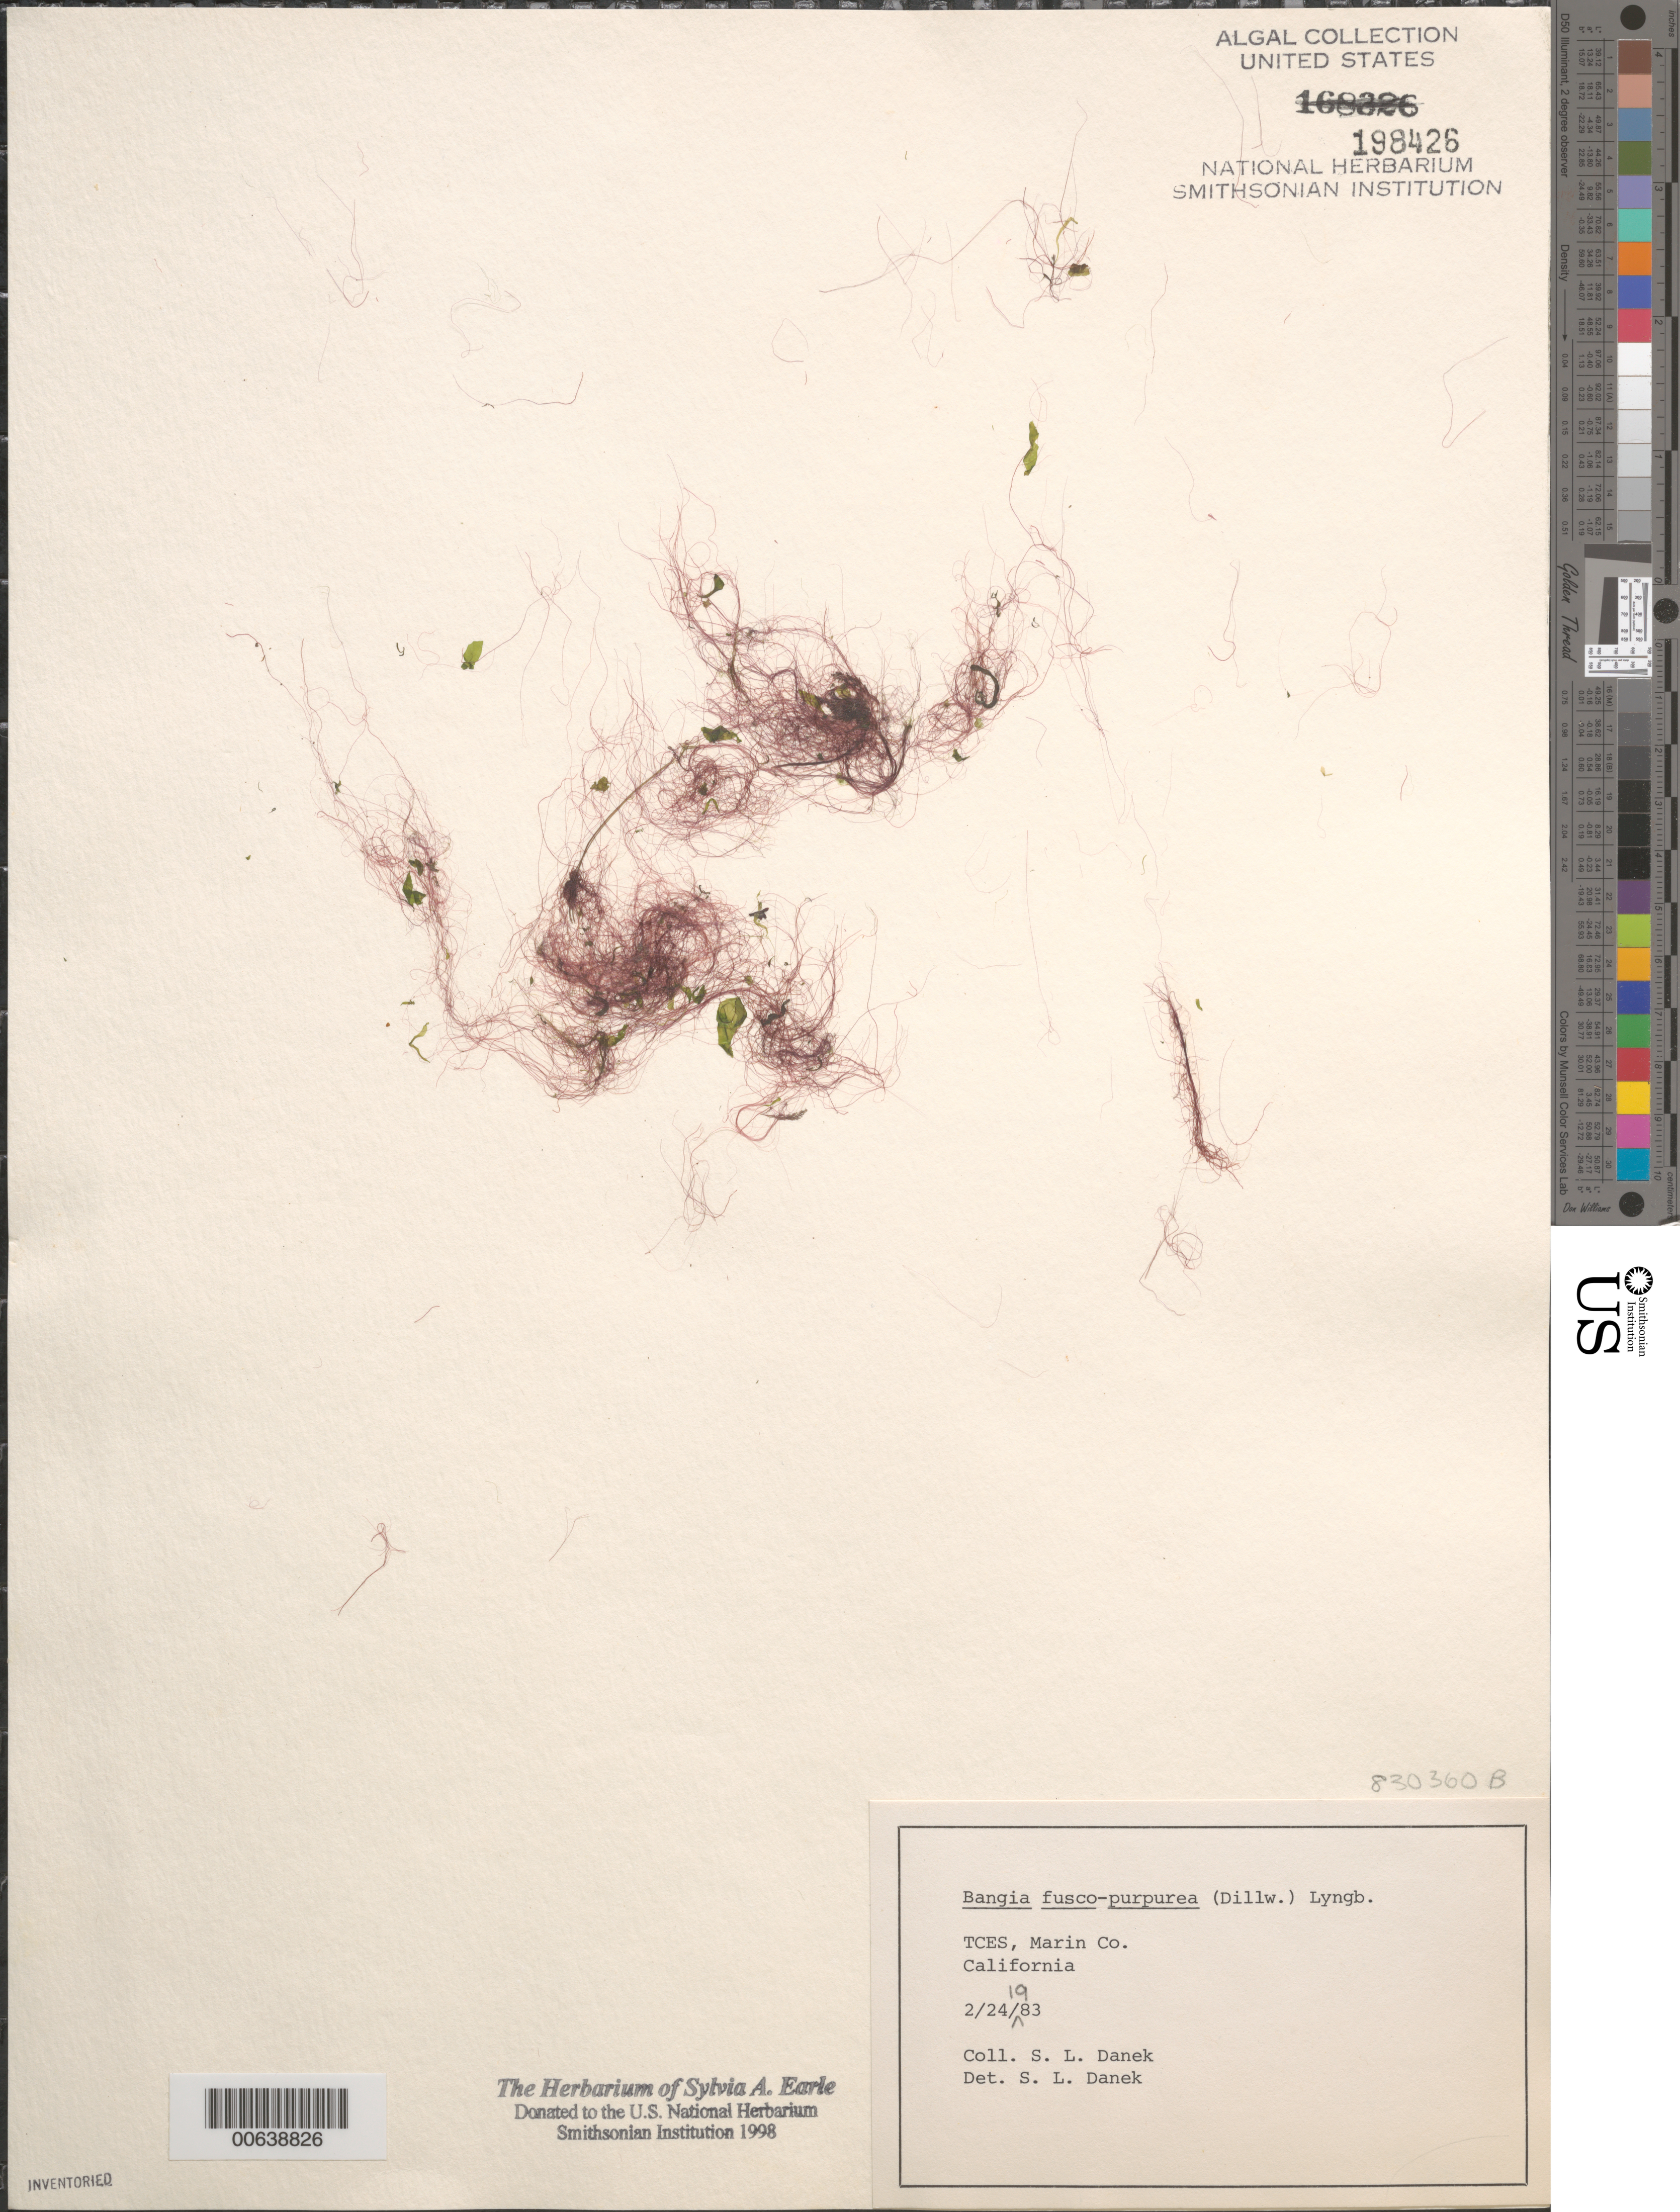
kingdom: Plantae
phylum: Rhodophyta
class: Bangiophyceae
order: Bangiales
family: Bangiaceae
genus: Bangia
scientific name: Bangia fuscopurpurea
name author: (Dillwyn) Lyngb.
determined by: Danek, S. L.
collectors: S. Danek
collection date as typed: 24 Feb 1983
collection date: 1983-02-24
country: United States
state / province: California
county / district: Marin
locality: TCES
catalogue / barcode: US 198426